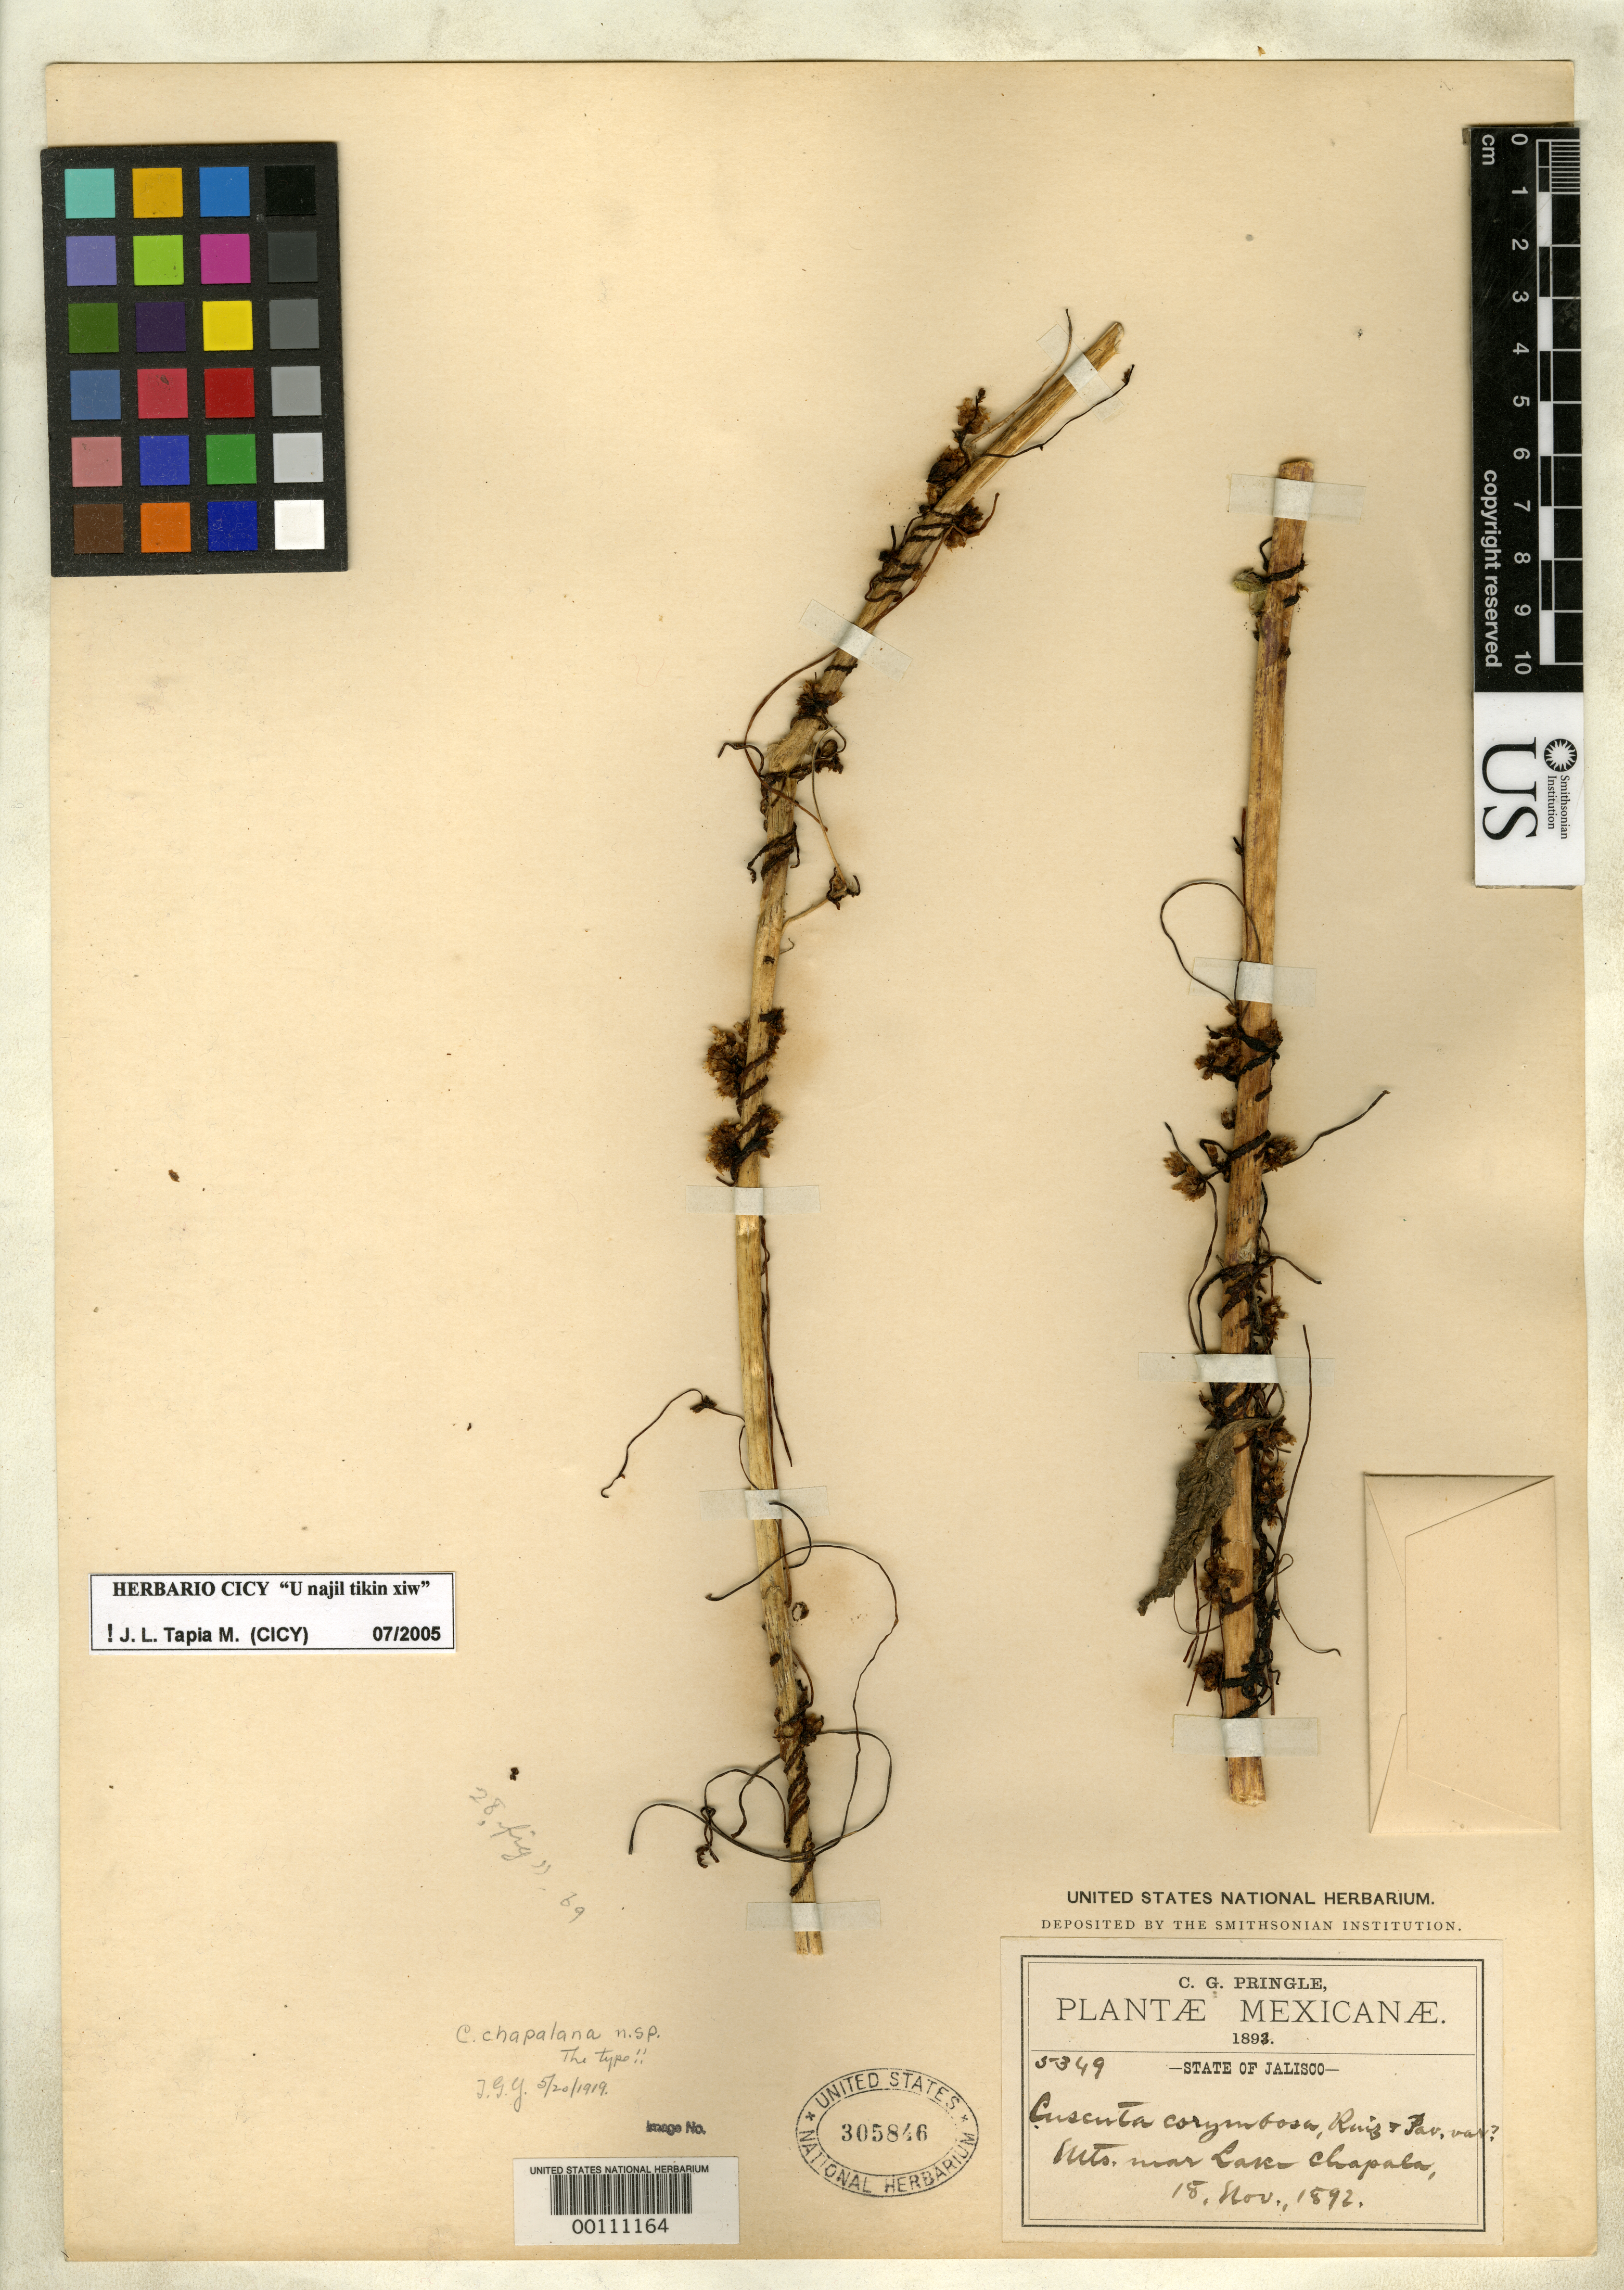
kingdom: Plantae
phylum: Tracheophyta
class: Magnoliopsida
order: Solanales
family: Convolvulaceae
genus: Cuscuta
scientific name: Cuscuta chapalana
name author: Yunck.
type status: Holotype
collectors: C. G. Pringle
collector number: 5349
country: Mexico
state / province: Jalisco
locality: Mountains near Lake Chapala.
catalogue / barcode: US 305846